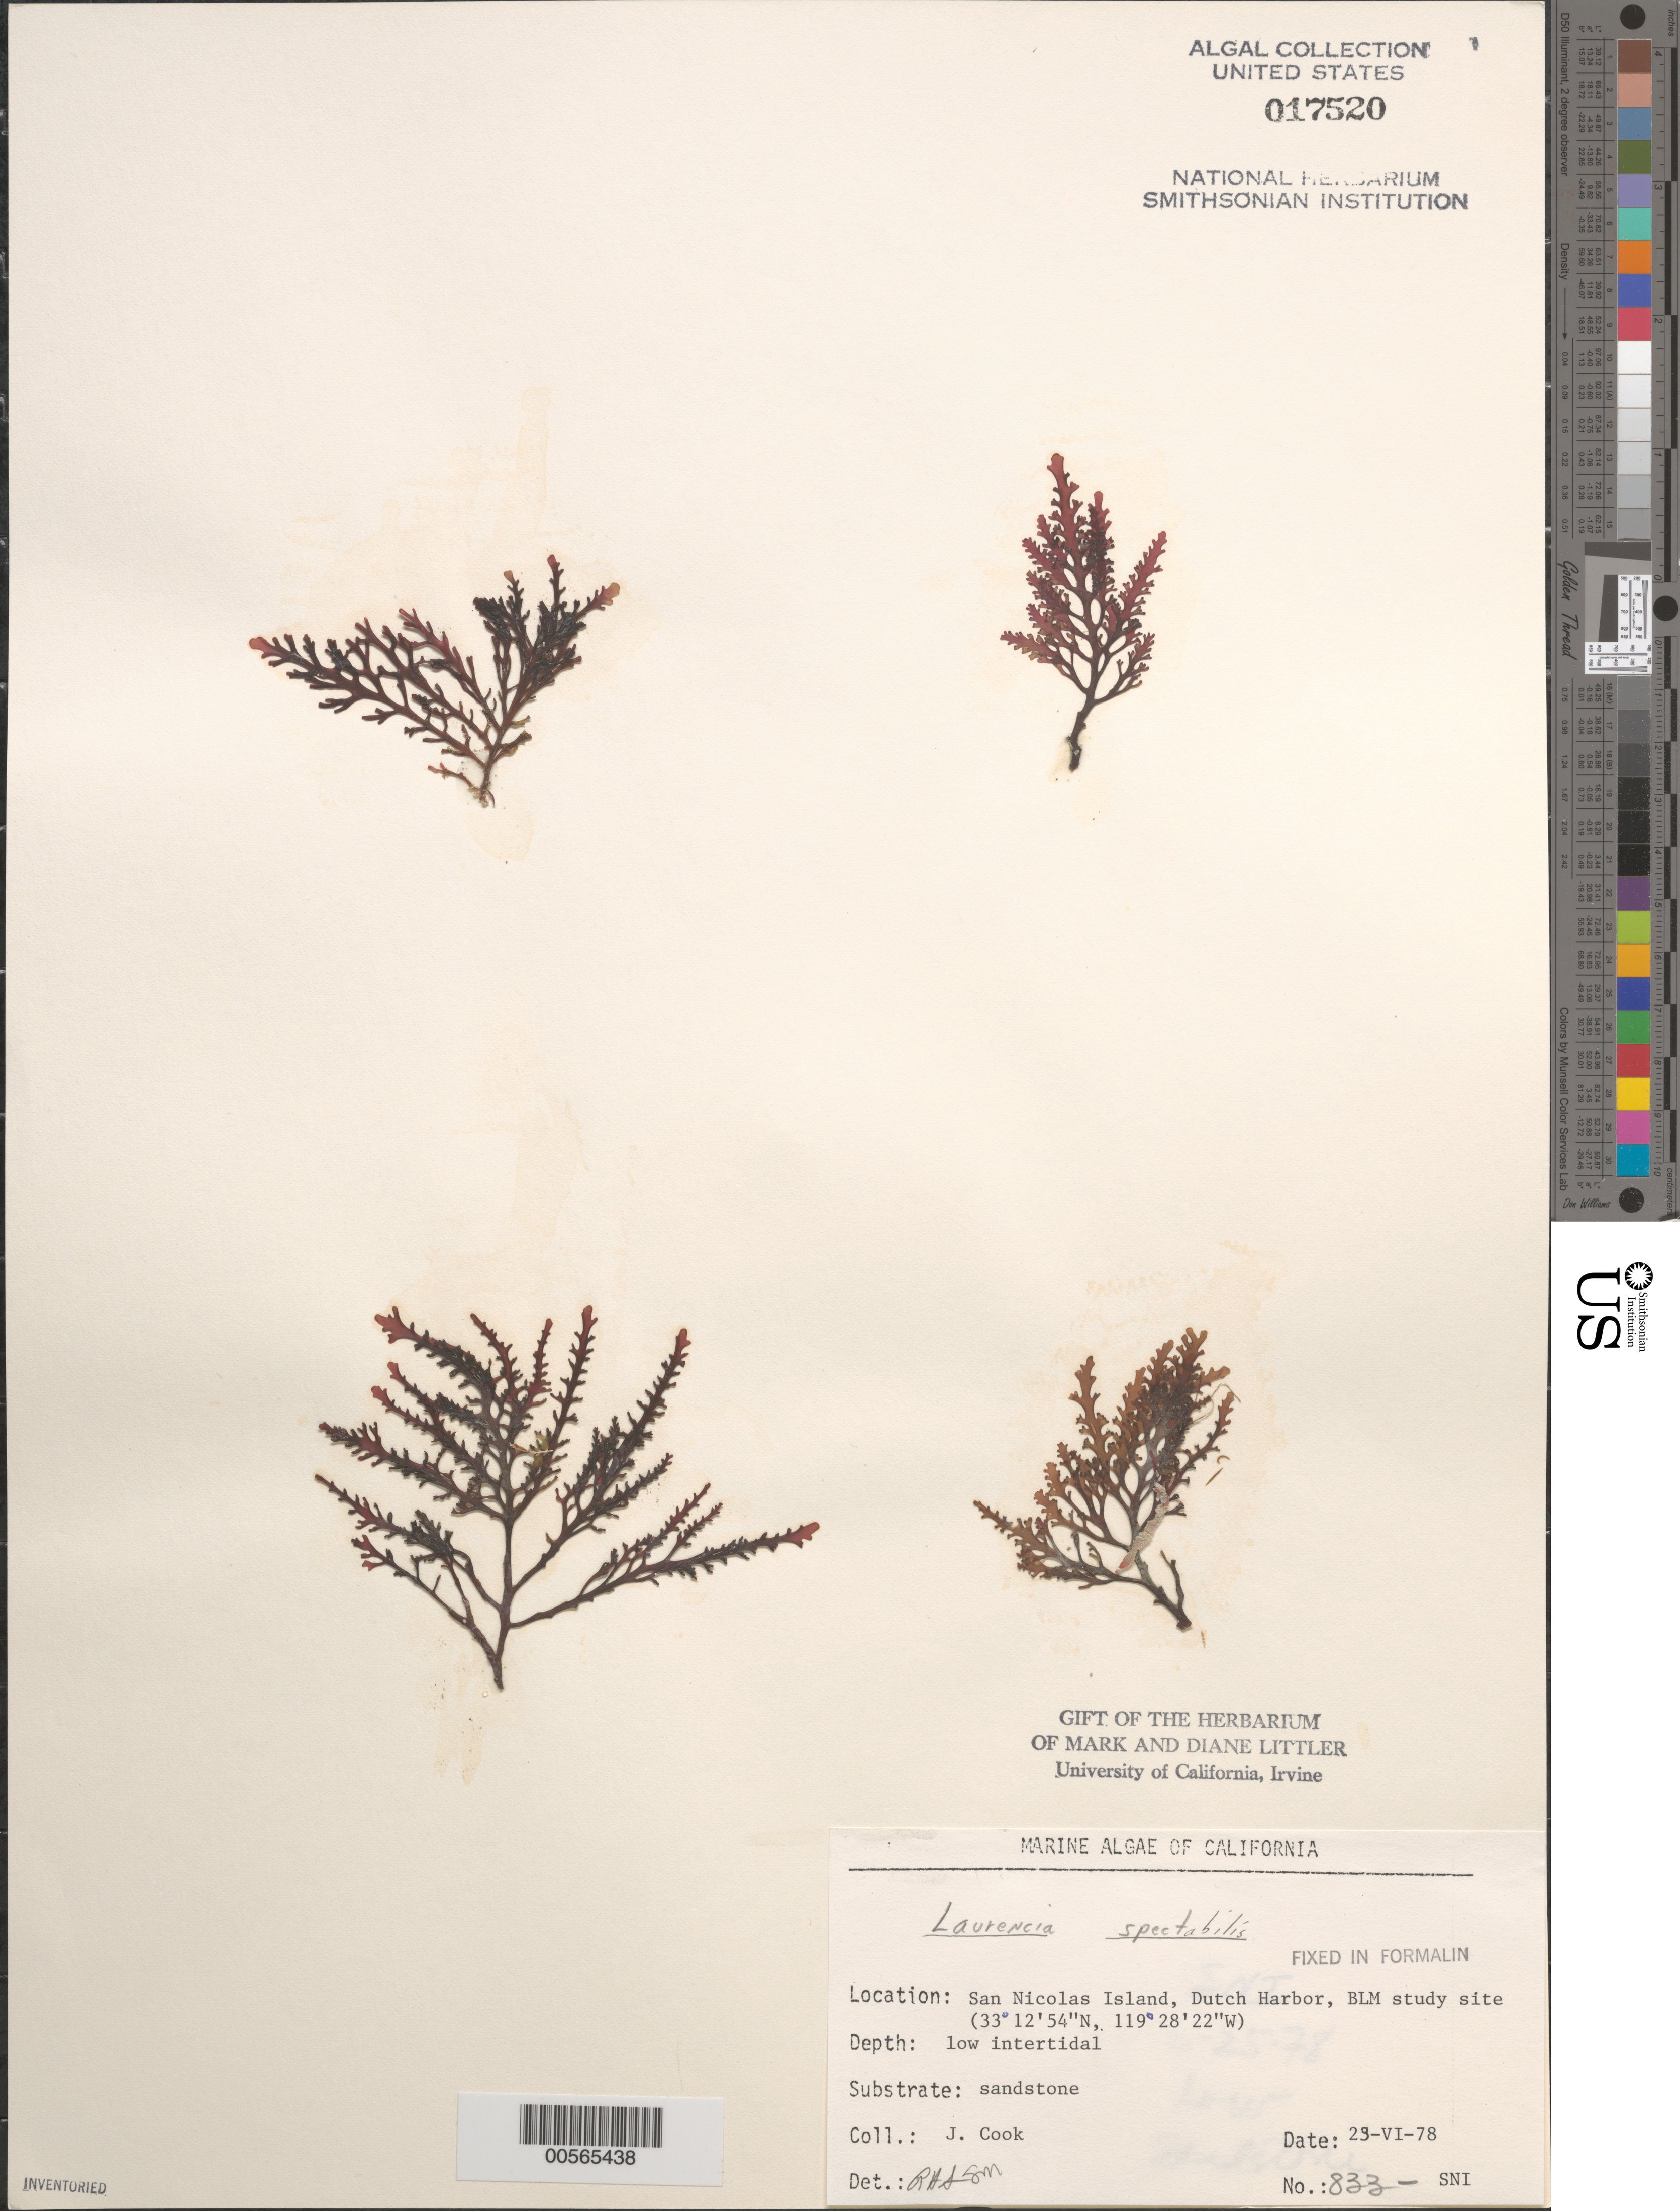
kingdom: Plantae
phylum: Rhodophyta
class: Florideophyceae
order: Ceramiales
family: Rhodomelaceae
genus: Osmundea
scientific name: Osmundea spectabilis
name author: (Postels & Rupr.) K.W. Nam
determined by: Algae name updating Project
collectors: J. Cook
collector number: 833-sni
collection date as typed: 23 Jun 1978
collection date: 1978-06-23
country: United States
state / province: California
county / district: Ventura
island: San Nicolas Island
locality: Dutch Harbor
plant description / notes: BLM-SOCALBIGHT Rocky Intertidal Survey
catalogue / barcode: US 17520